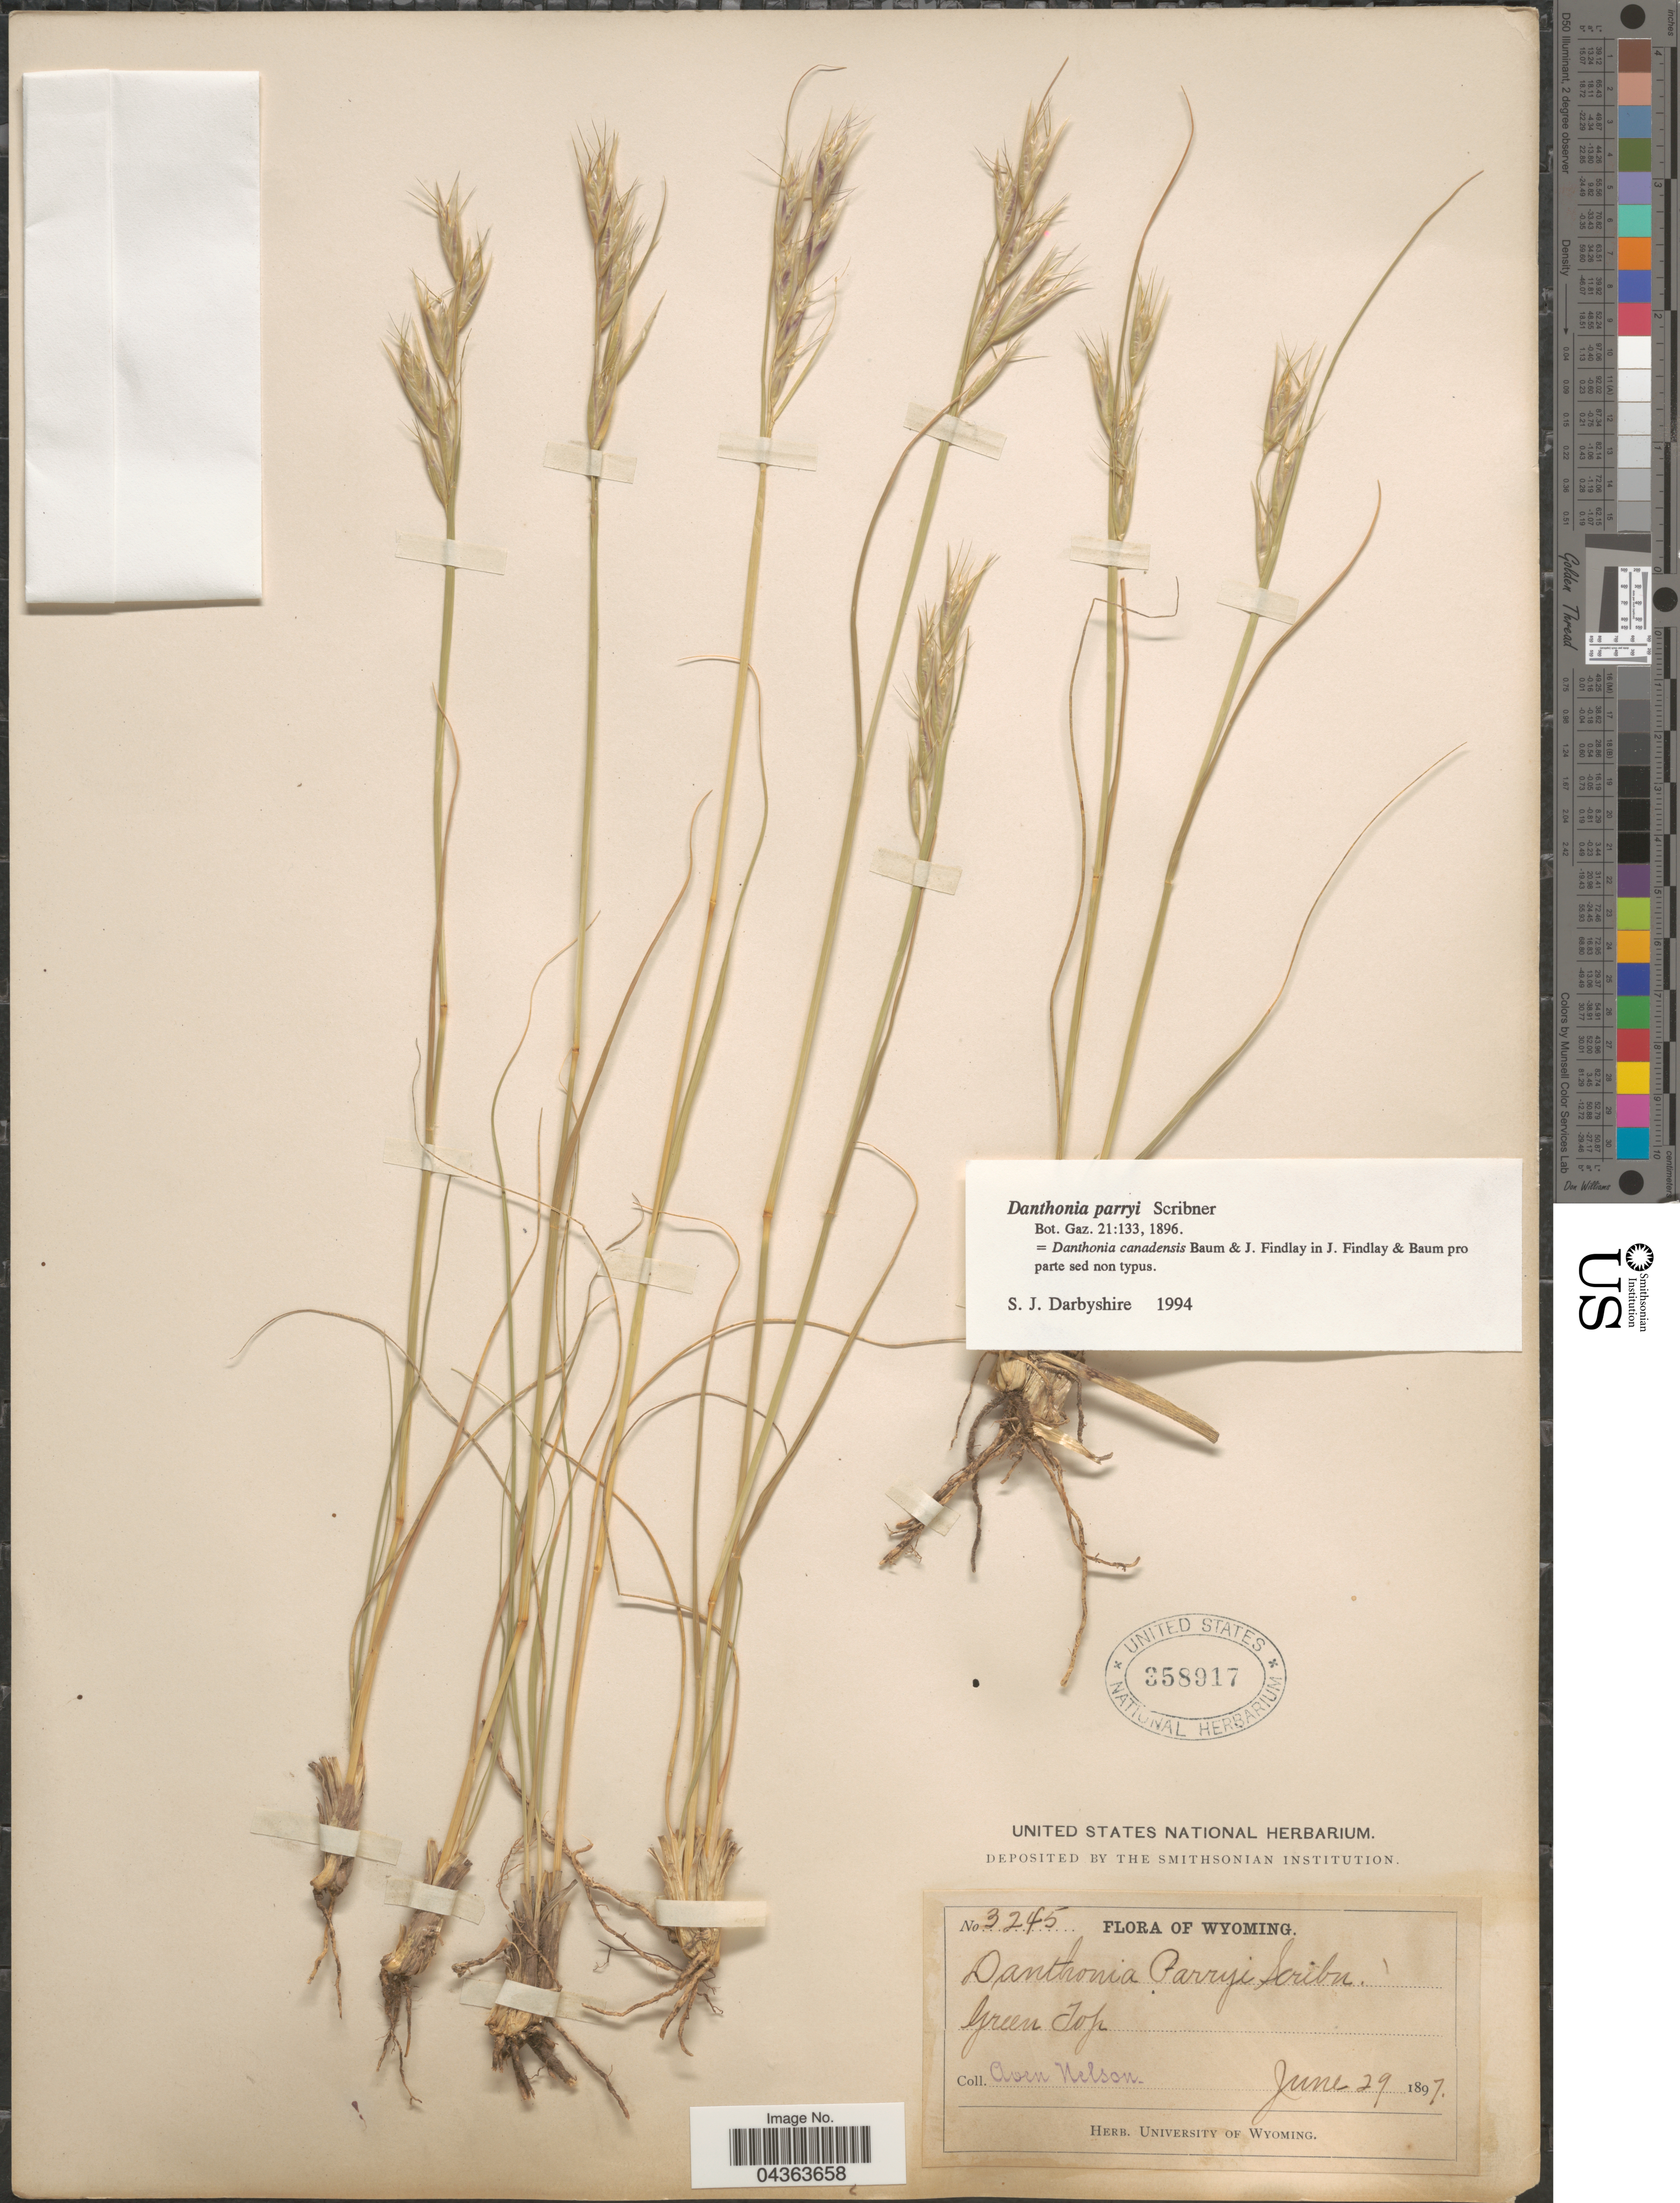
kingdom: Plantae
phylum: Tracheophyta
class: Liliopsida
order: Poales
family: Poaceae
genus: Danthonia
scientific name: Danthonia parryi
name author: Scribn.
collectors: A. Nelson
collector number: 3245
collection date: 1897-06-29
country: United States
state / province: Wyoming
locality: Green Top.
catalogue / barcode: US 358917